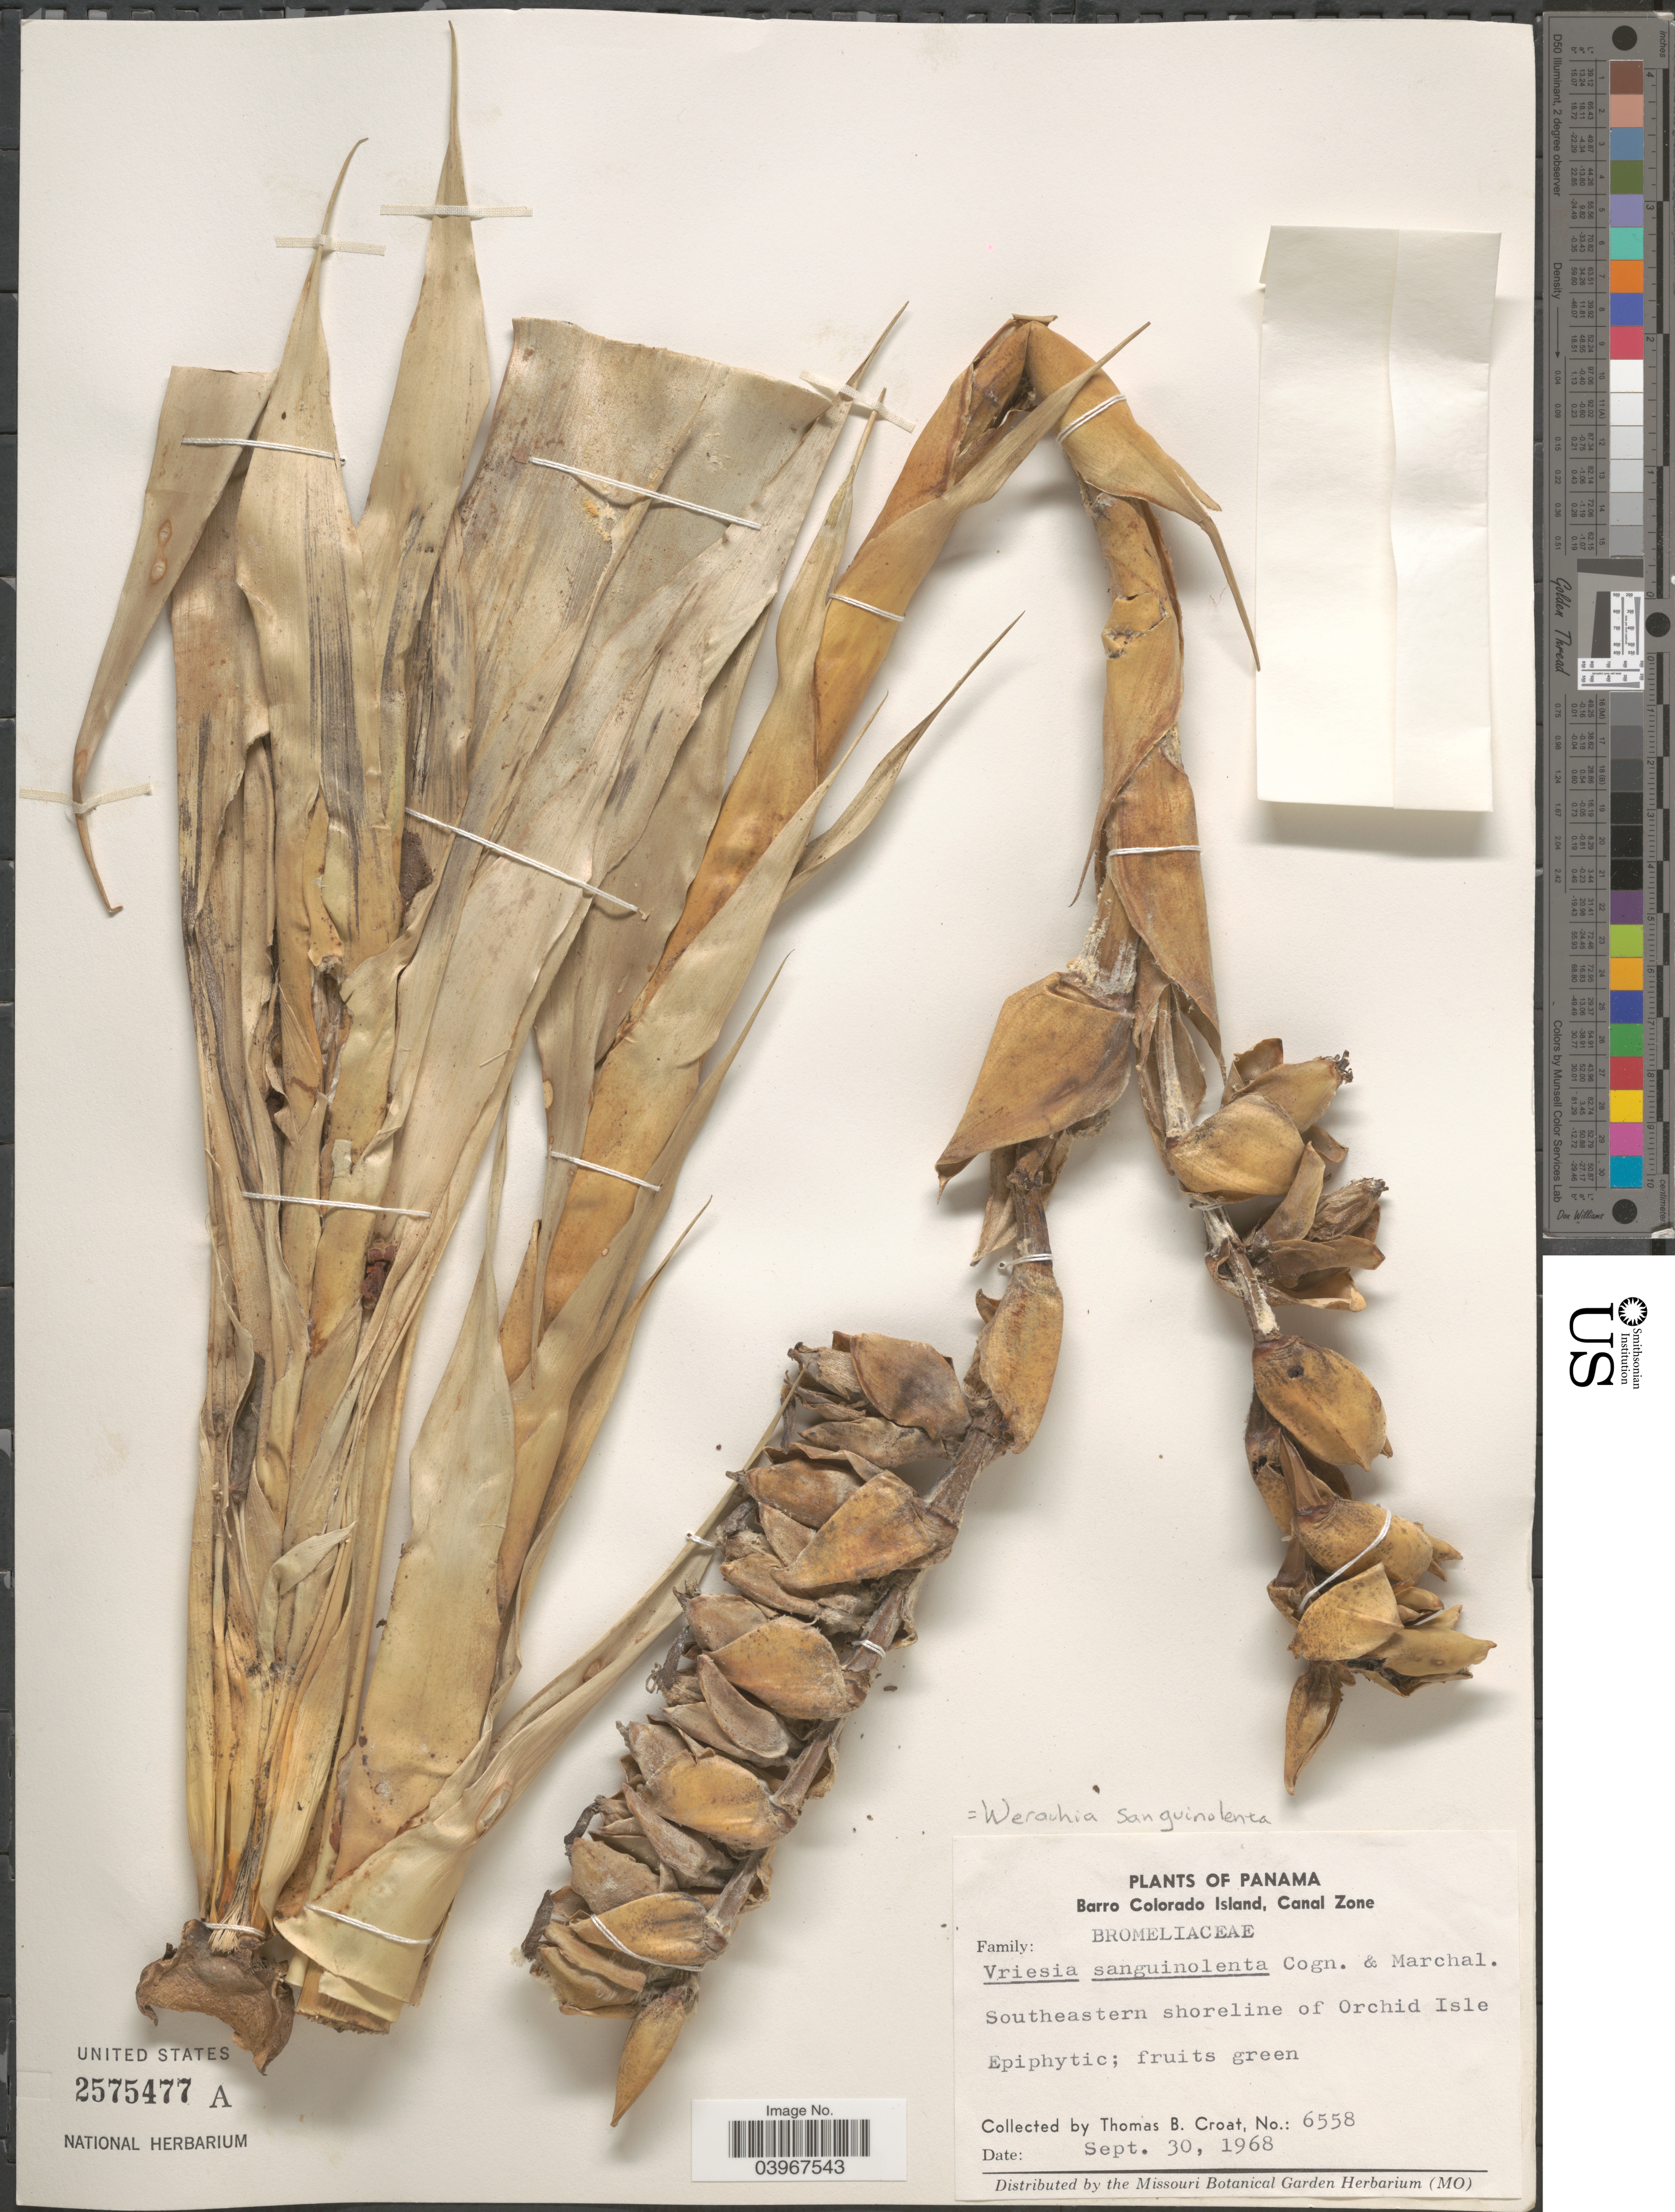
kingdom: Plantae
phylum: Tracheophyta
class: Liliopsida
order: Poales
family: Bromeliaceae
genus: Werauhia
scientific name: Werauhia sanguinolenta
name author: (Cogn. & Marchal) J.R. Grant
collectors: T. B. Croat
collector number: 6558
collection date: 1968-09-30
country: Panama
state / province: Panamá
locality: Barro Colorado Island, Canal Zone. Southeastern shoreline of Orchid Isle.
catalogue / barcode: US 2575477A